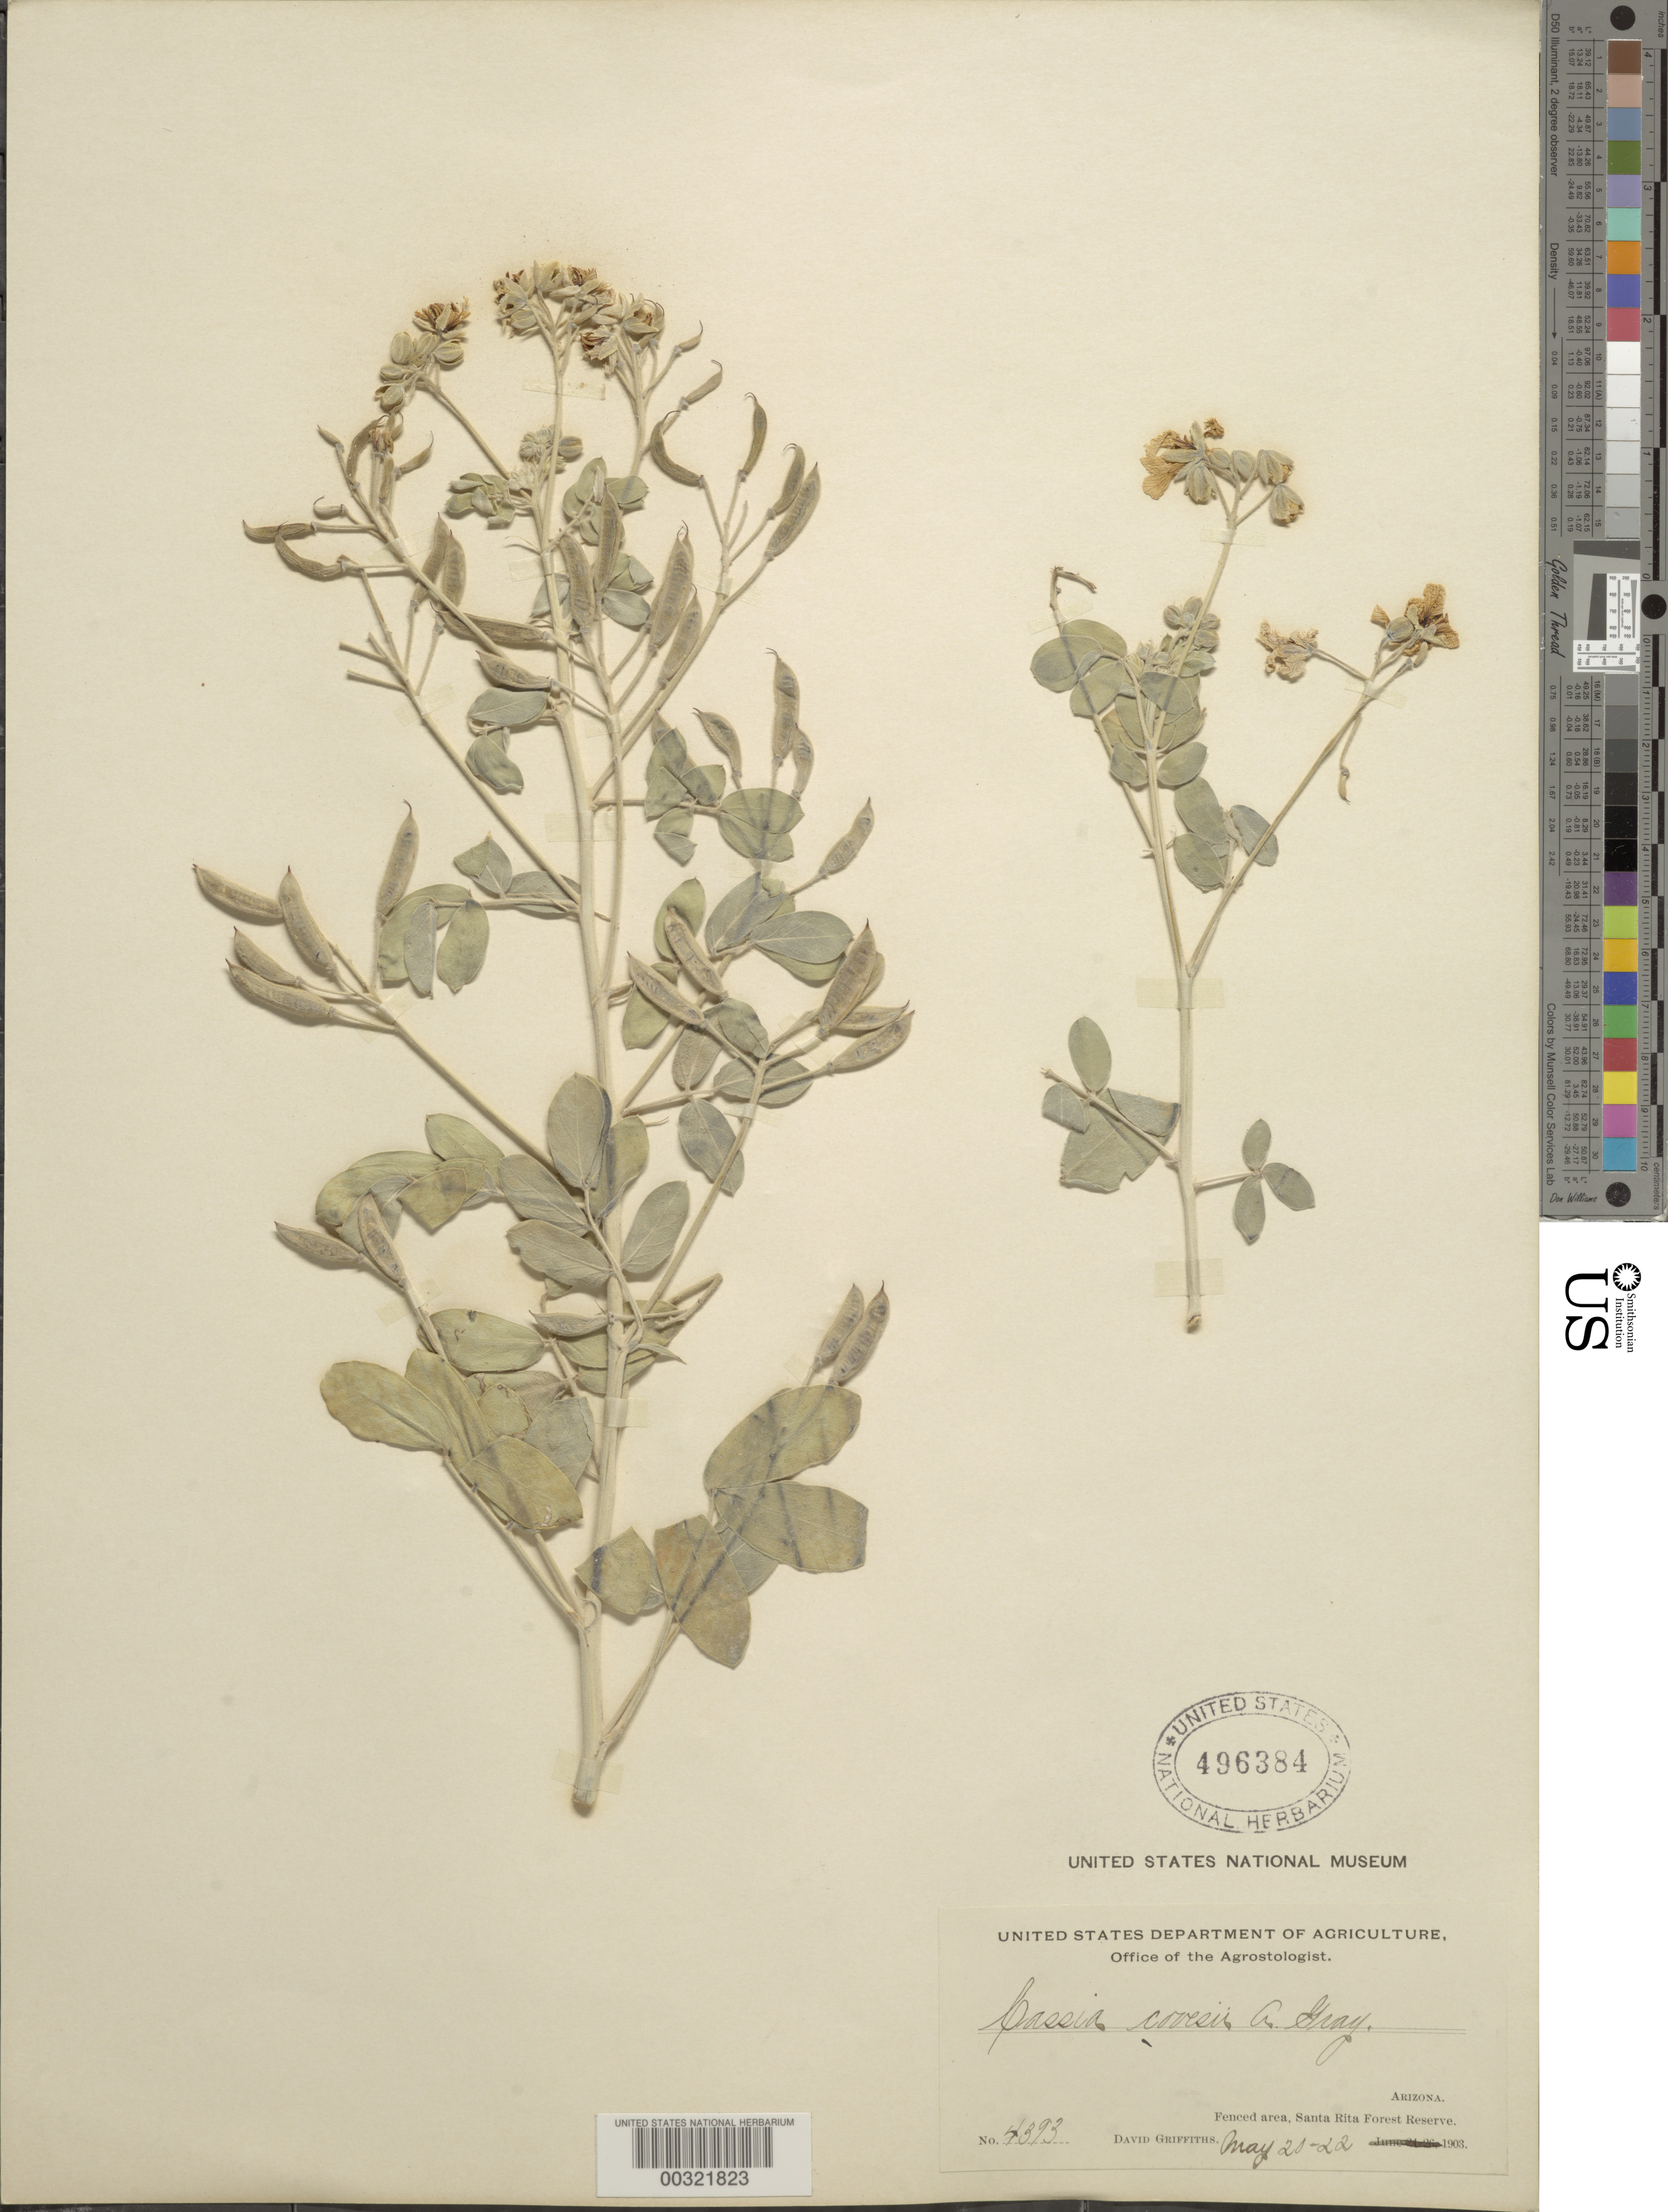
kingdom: Plantae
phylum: Tracheophyta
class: Magnoliopsida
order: Fabales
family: Fabaceae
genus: Senna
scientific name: Senna covesii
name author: (A. Gray) H.S. Irwin & Barneby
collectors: D. Griffiths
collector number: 4393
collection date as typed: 20 May 1903 to 22 May 1903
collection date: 1903-05-20/1903-05-22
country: United States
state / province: Arizona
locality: Santa rita forest reverve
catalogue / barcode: US 496384